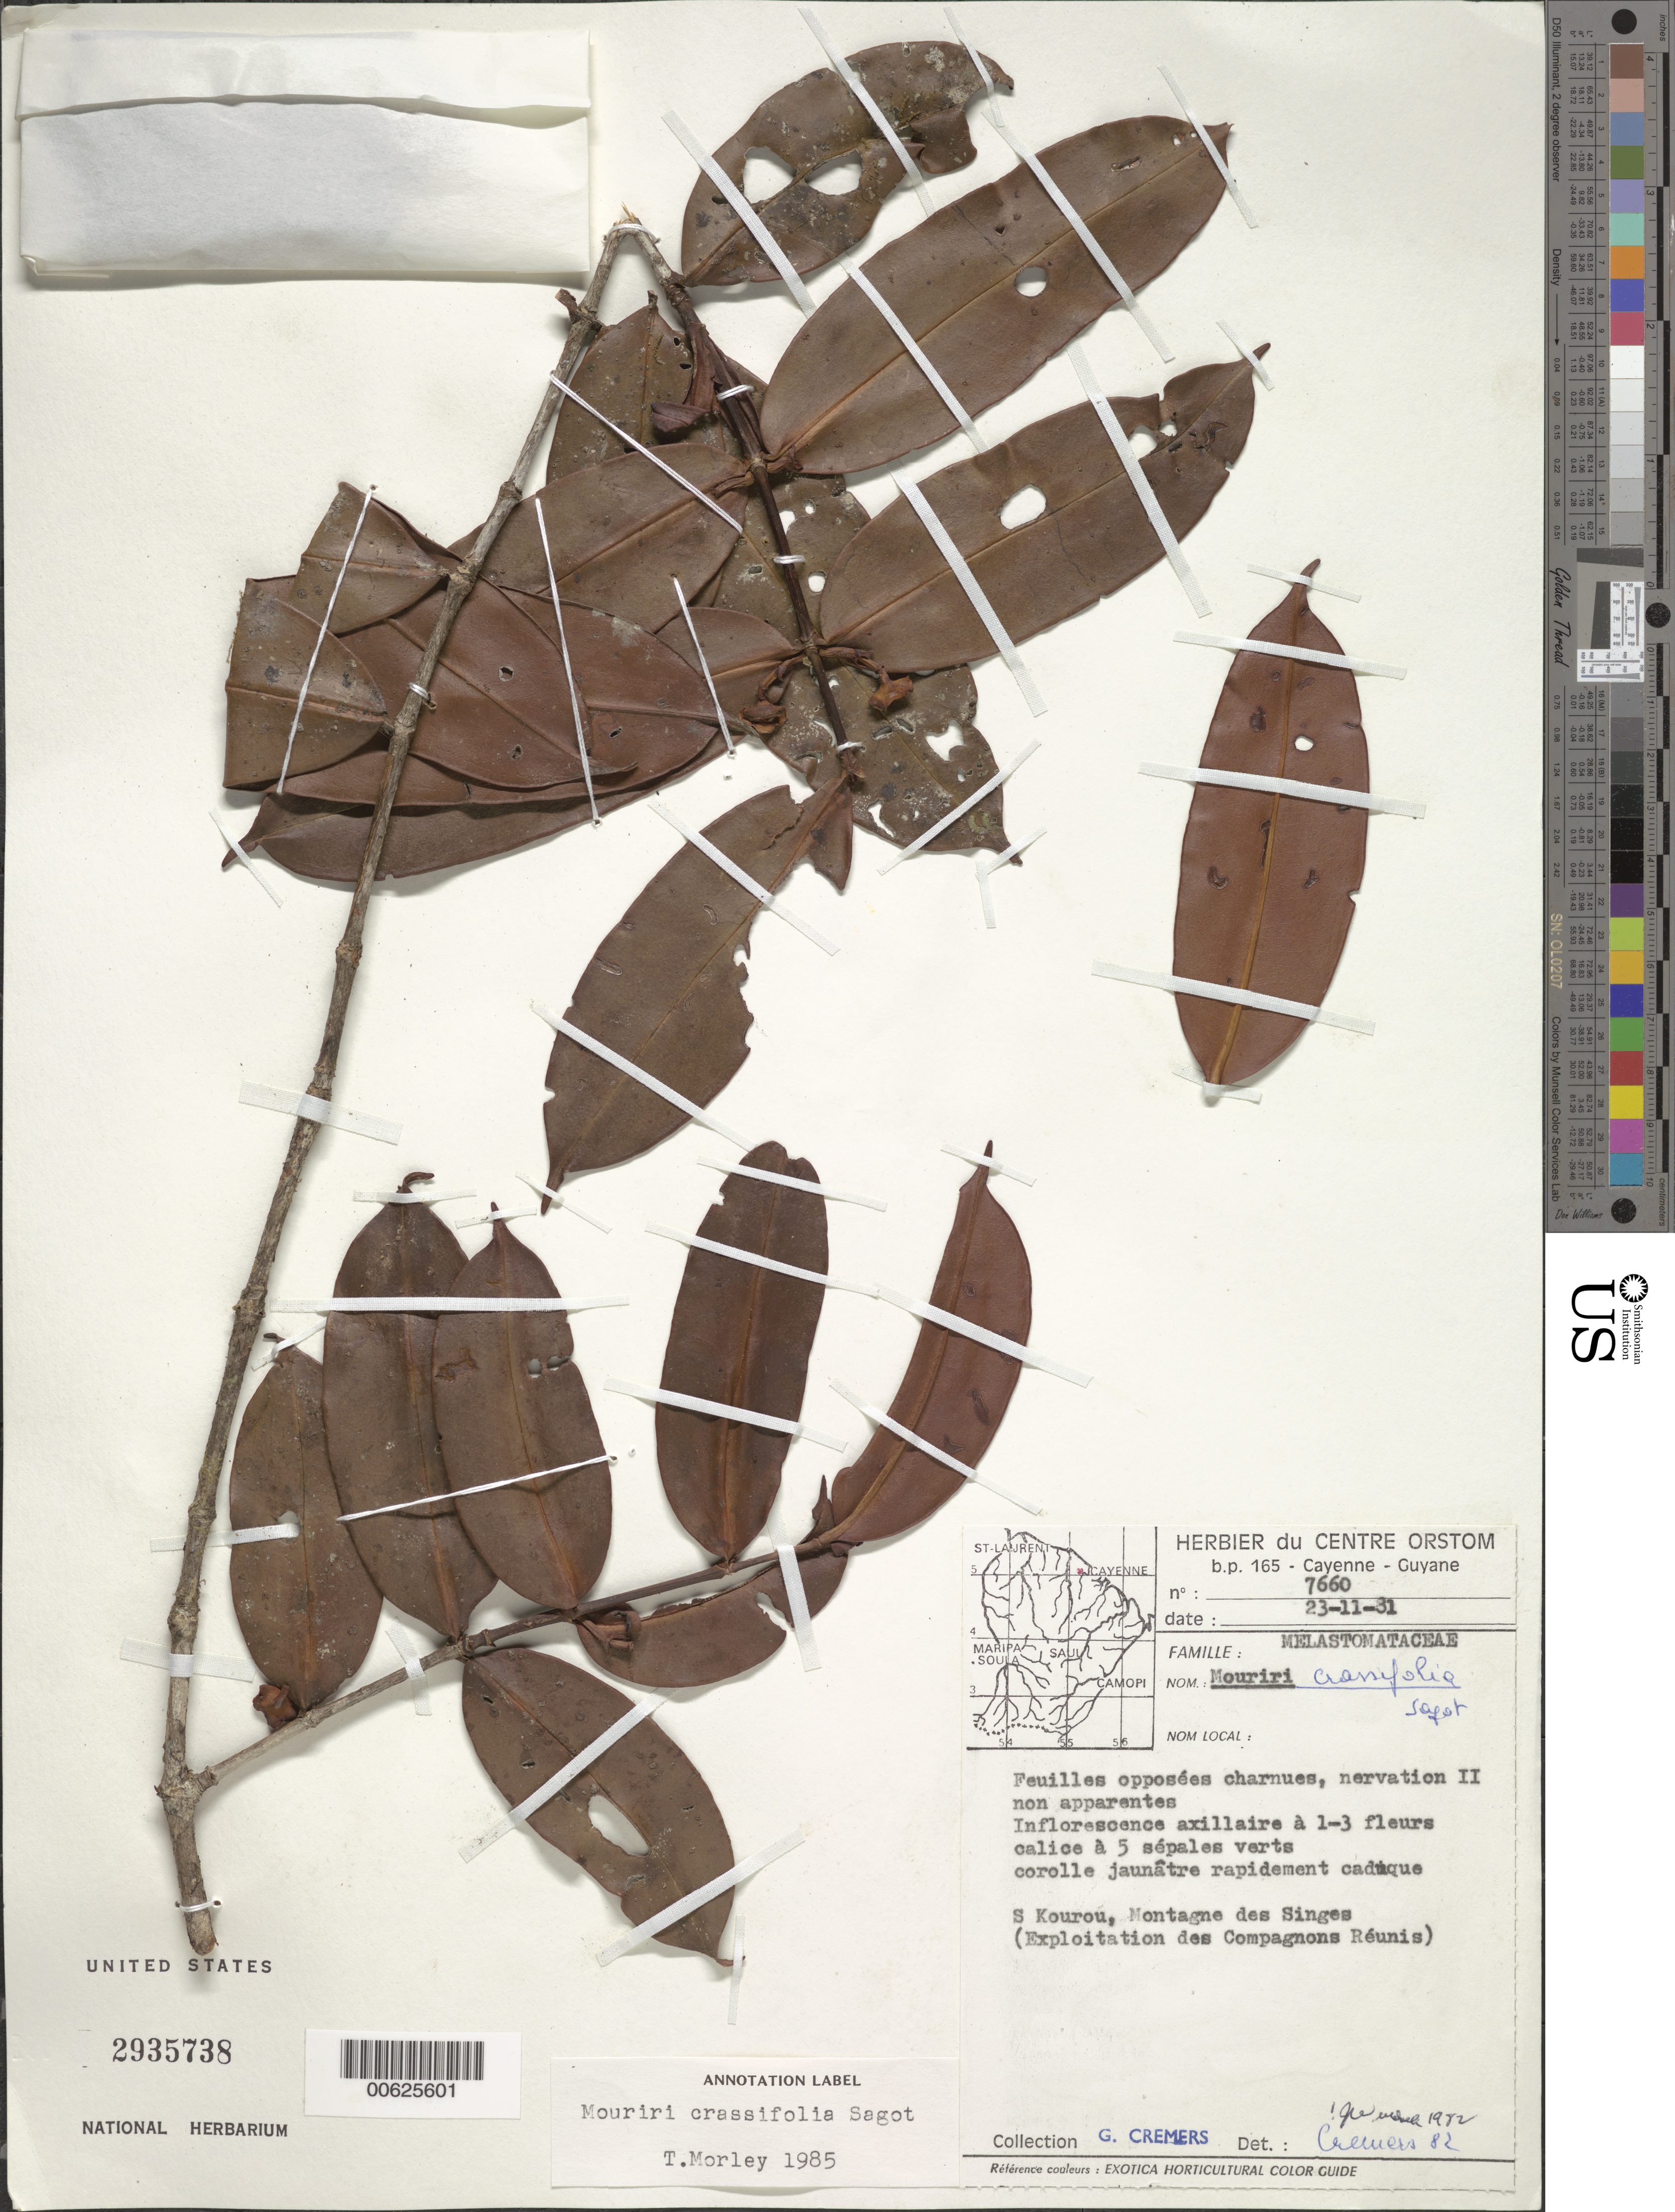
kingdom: Plantae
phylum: Tracheophyta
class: Magnoliopsida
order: Myrtales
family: Melastomataceae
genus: Mouriri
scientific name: Mouriri crassifolia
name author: Sagot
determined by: Morley, T.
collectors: G. Cremers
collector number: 7660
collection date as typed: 23-Nov-81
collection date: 1981-11-23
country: French Guiana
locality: Montagne des Singes, S Kourou (exploitation des Compagnons Réunis)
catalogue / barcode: US 2935738